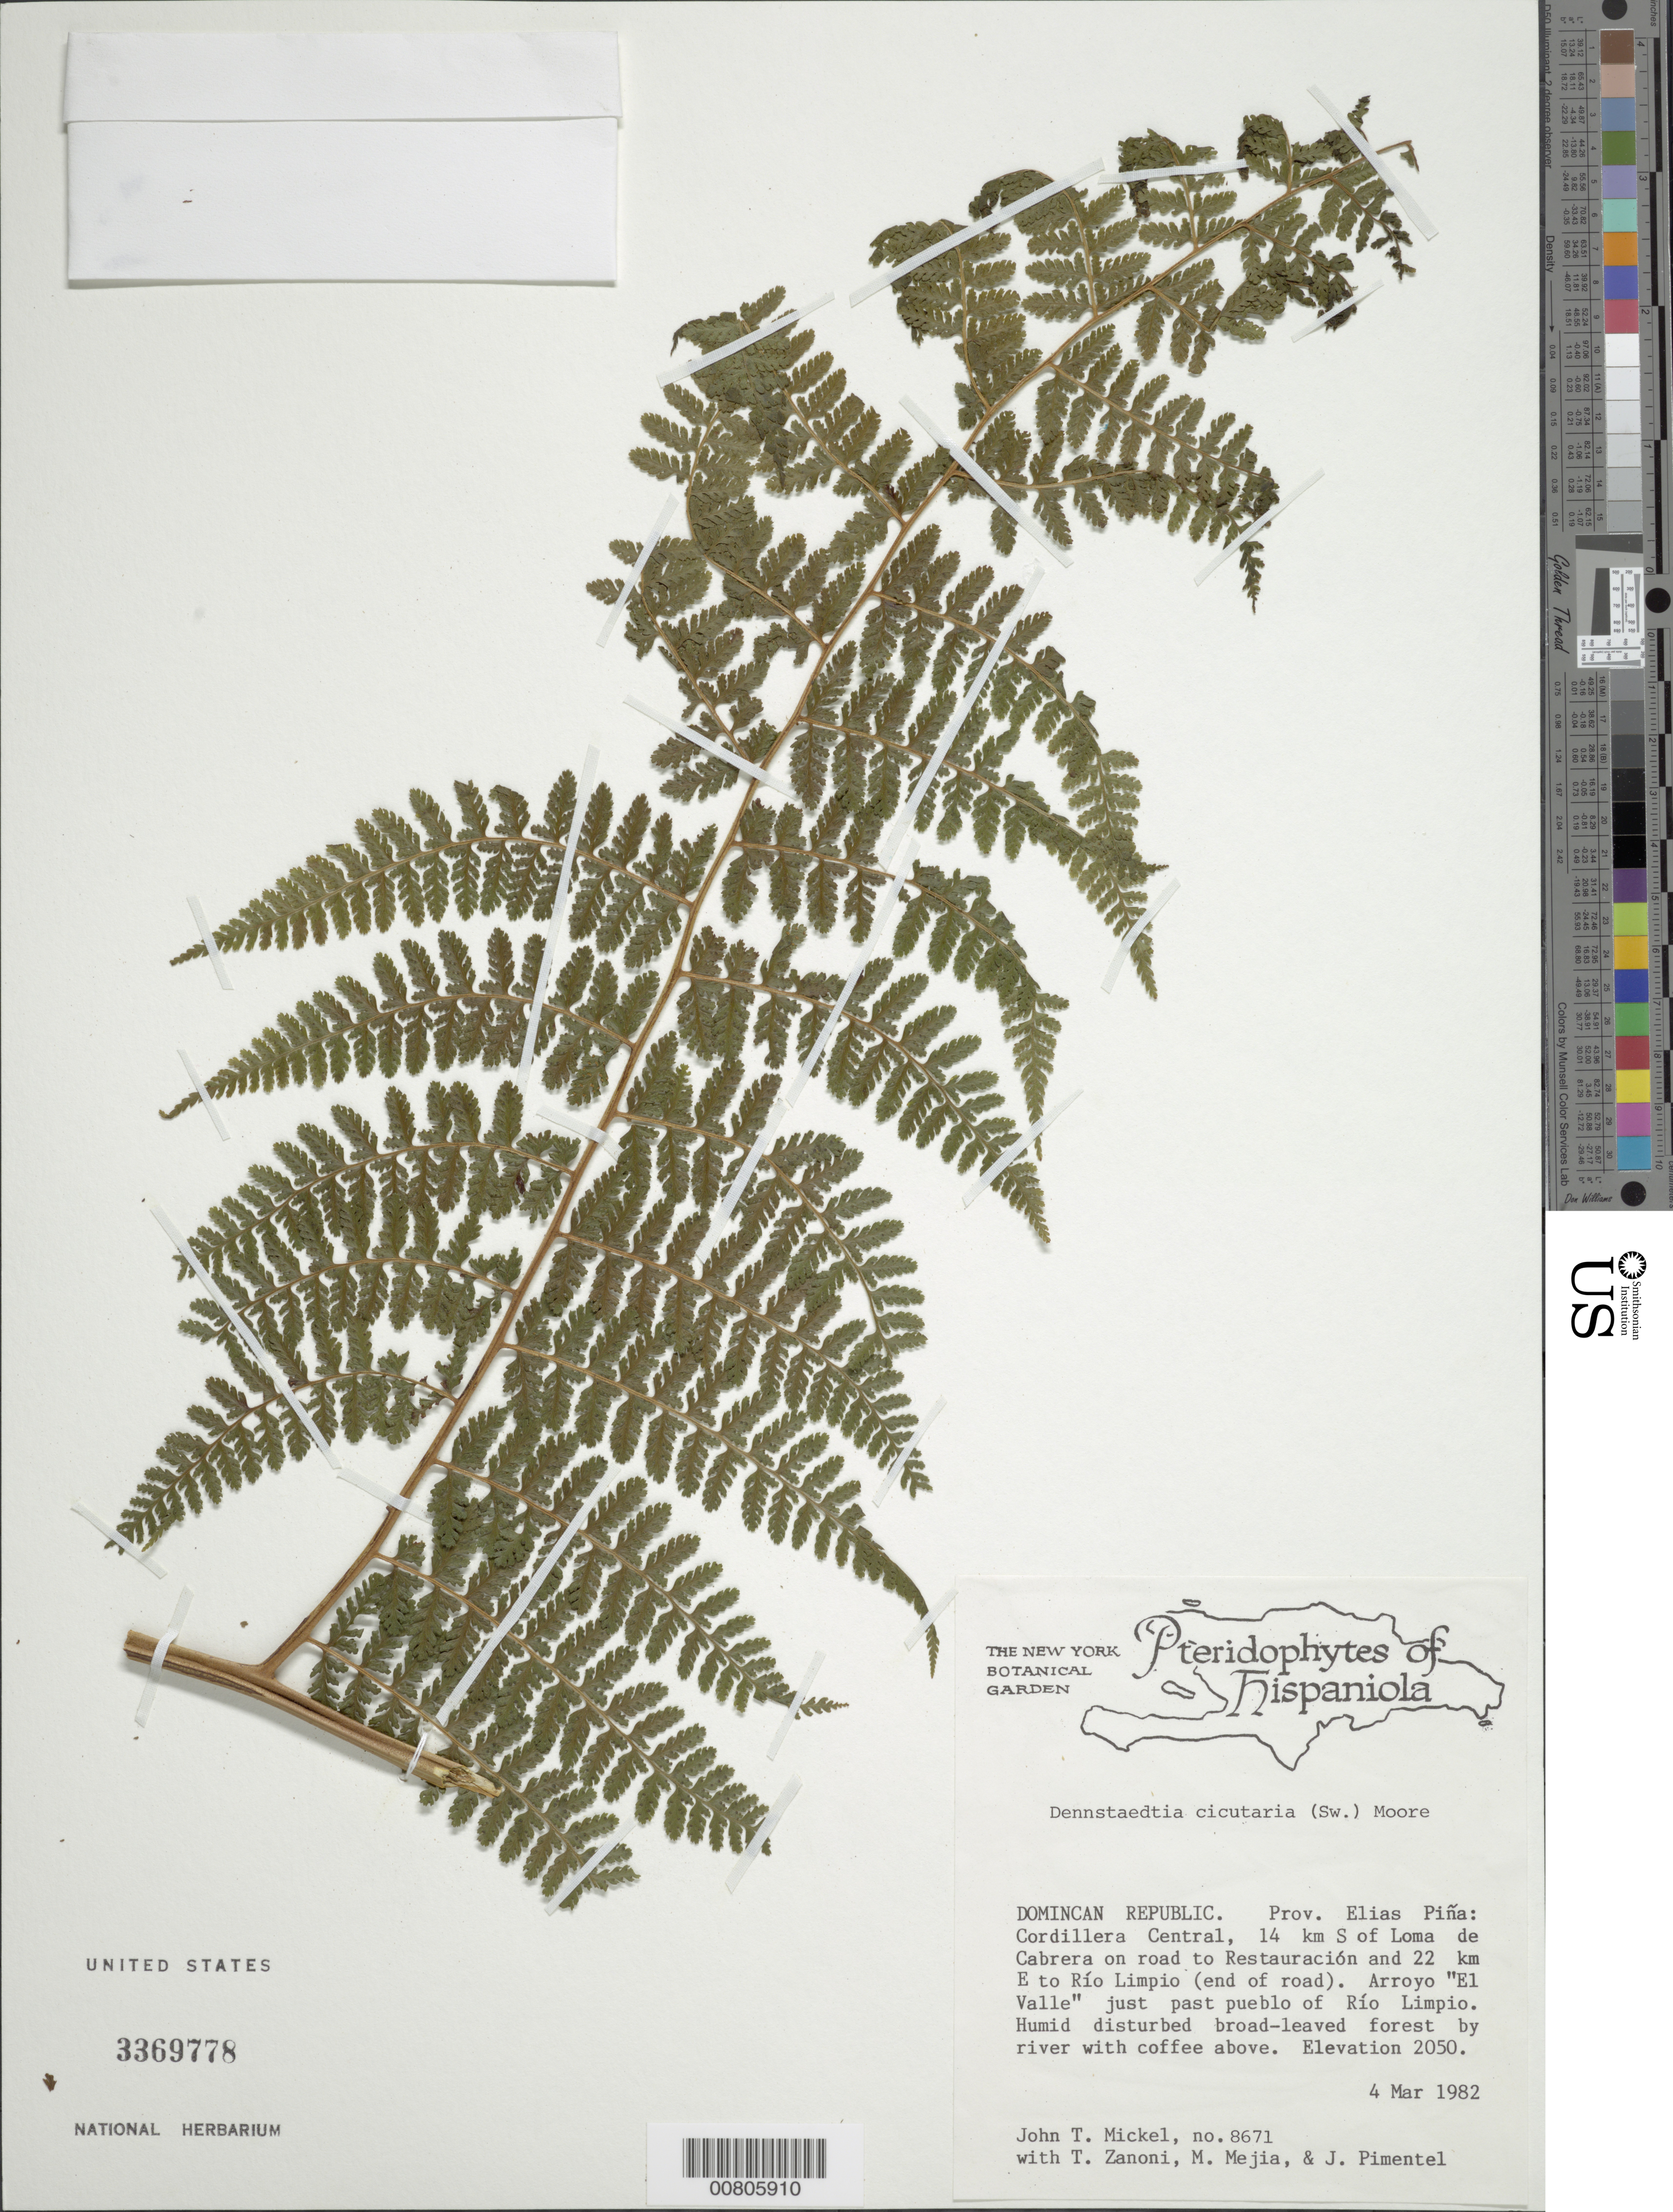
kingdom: Plantae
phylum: Tracheophyta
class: Polypodiopsida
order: Polypodiales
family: Dennstaedtiaceae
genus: Dennstaedtia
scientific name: Dennstaedtia cicutaria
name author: (Sw.) T. Moore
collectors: J. T. Mickel, T. A. Zanoni, M. Mejia & J. Pimentel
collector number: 8671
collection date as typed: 04 Mar 1982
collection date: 1982-03-04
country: Dominican Republic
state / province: Elias Pina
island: Hispaniola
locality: Cordillera Central, 14 km S of Loma de Cabrera, road to Restauración, 22 km E to Río Limpio (end of road), Arroyo "El Valle", just past pueblo of Río Limpio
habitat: Humid disturbed broad-leaved forest by river with coffee above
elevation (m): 2050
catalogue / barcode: US 3369778